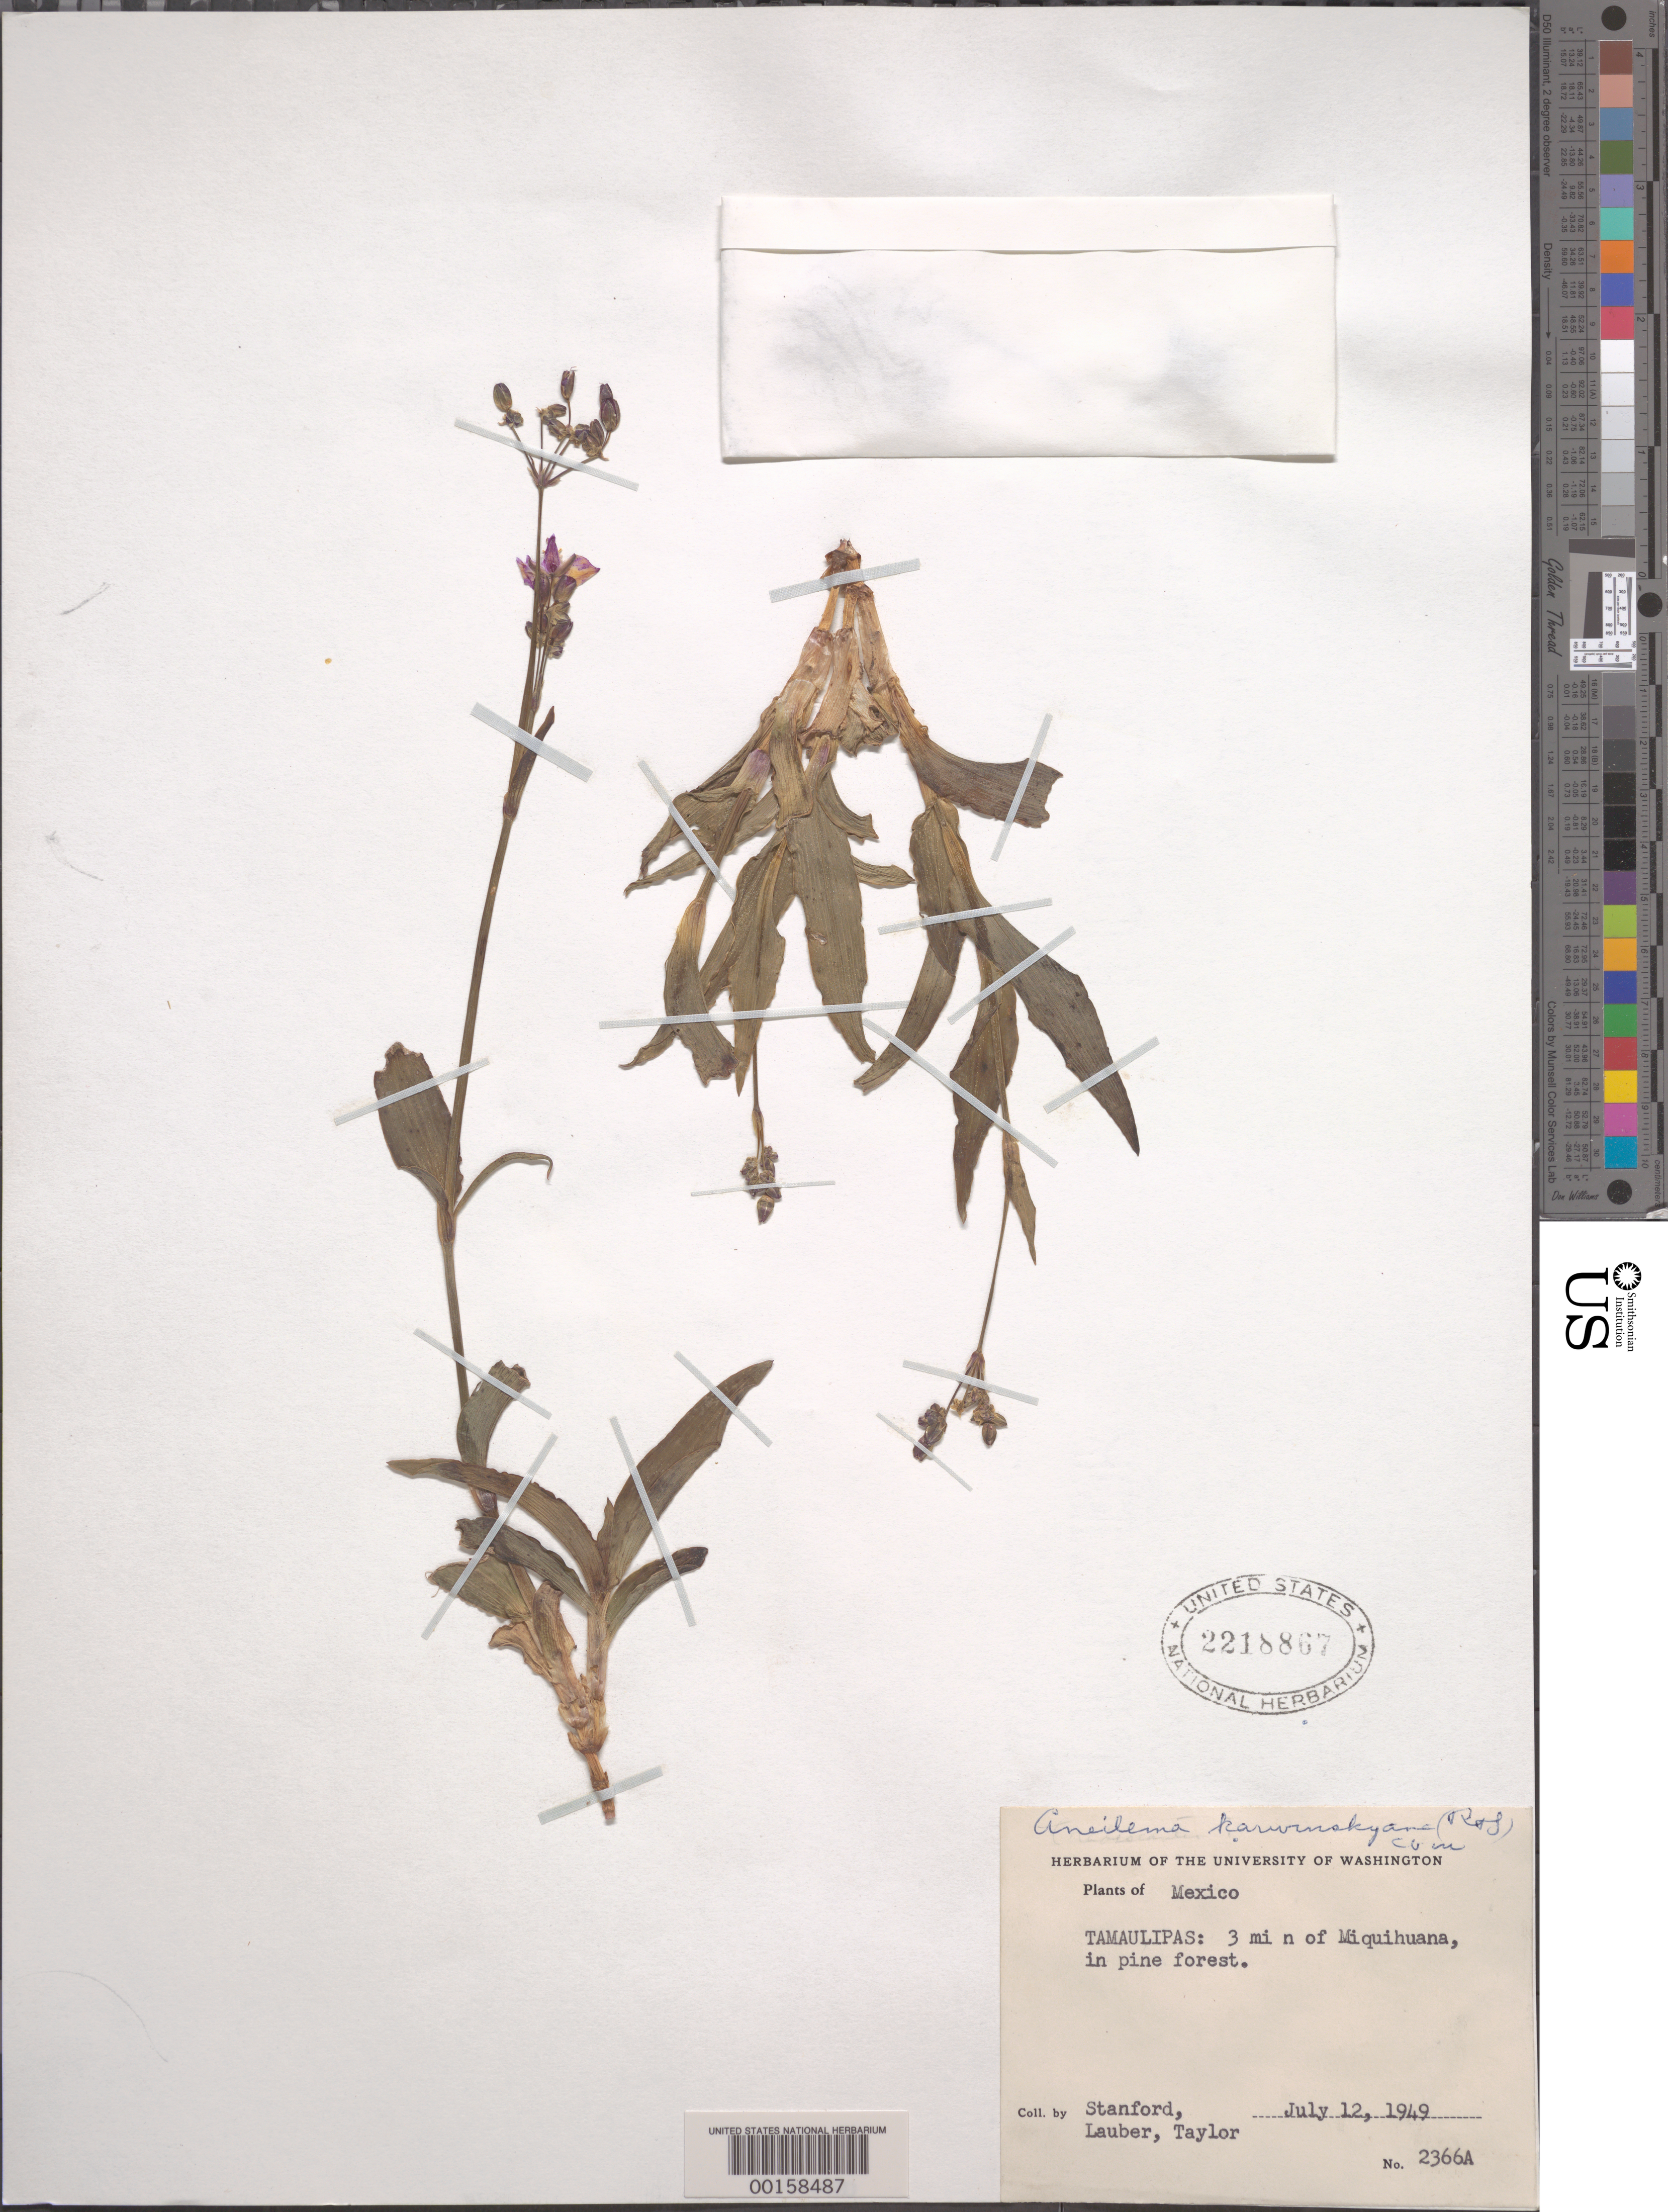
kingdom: Plantae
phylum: Tracheophyta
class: Liliopsida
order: Commelinales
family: Commelinaceae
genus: Gibasis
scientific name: Gibasis karwinskyana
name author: (Schult. & Schult. f.) Rohweder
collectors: L. R. Stanford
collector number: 2366a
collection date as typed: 12 Jul 1949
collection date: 1949-07-12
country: Mexico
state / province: Tamaulipas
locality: N of Miquihuana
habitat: Pine forest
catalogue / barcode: US 2218867